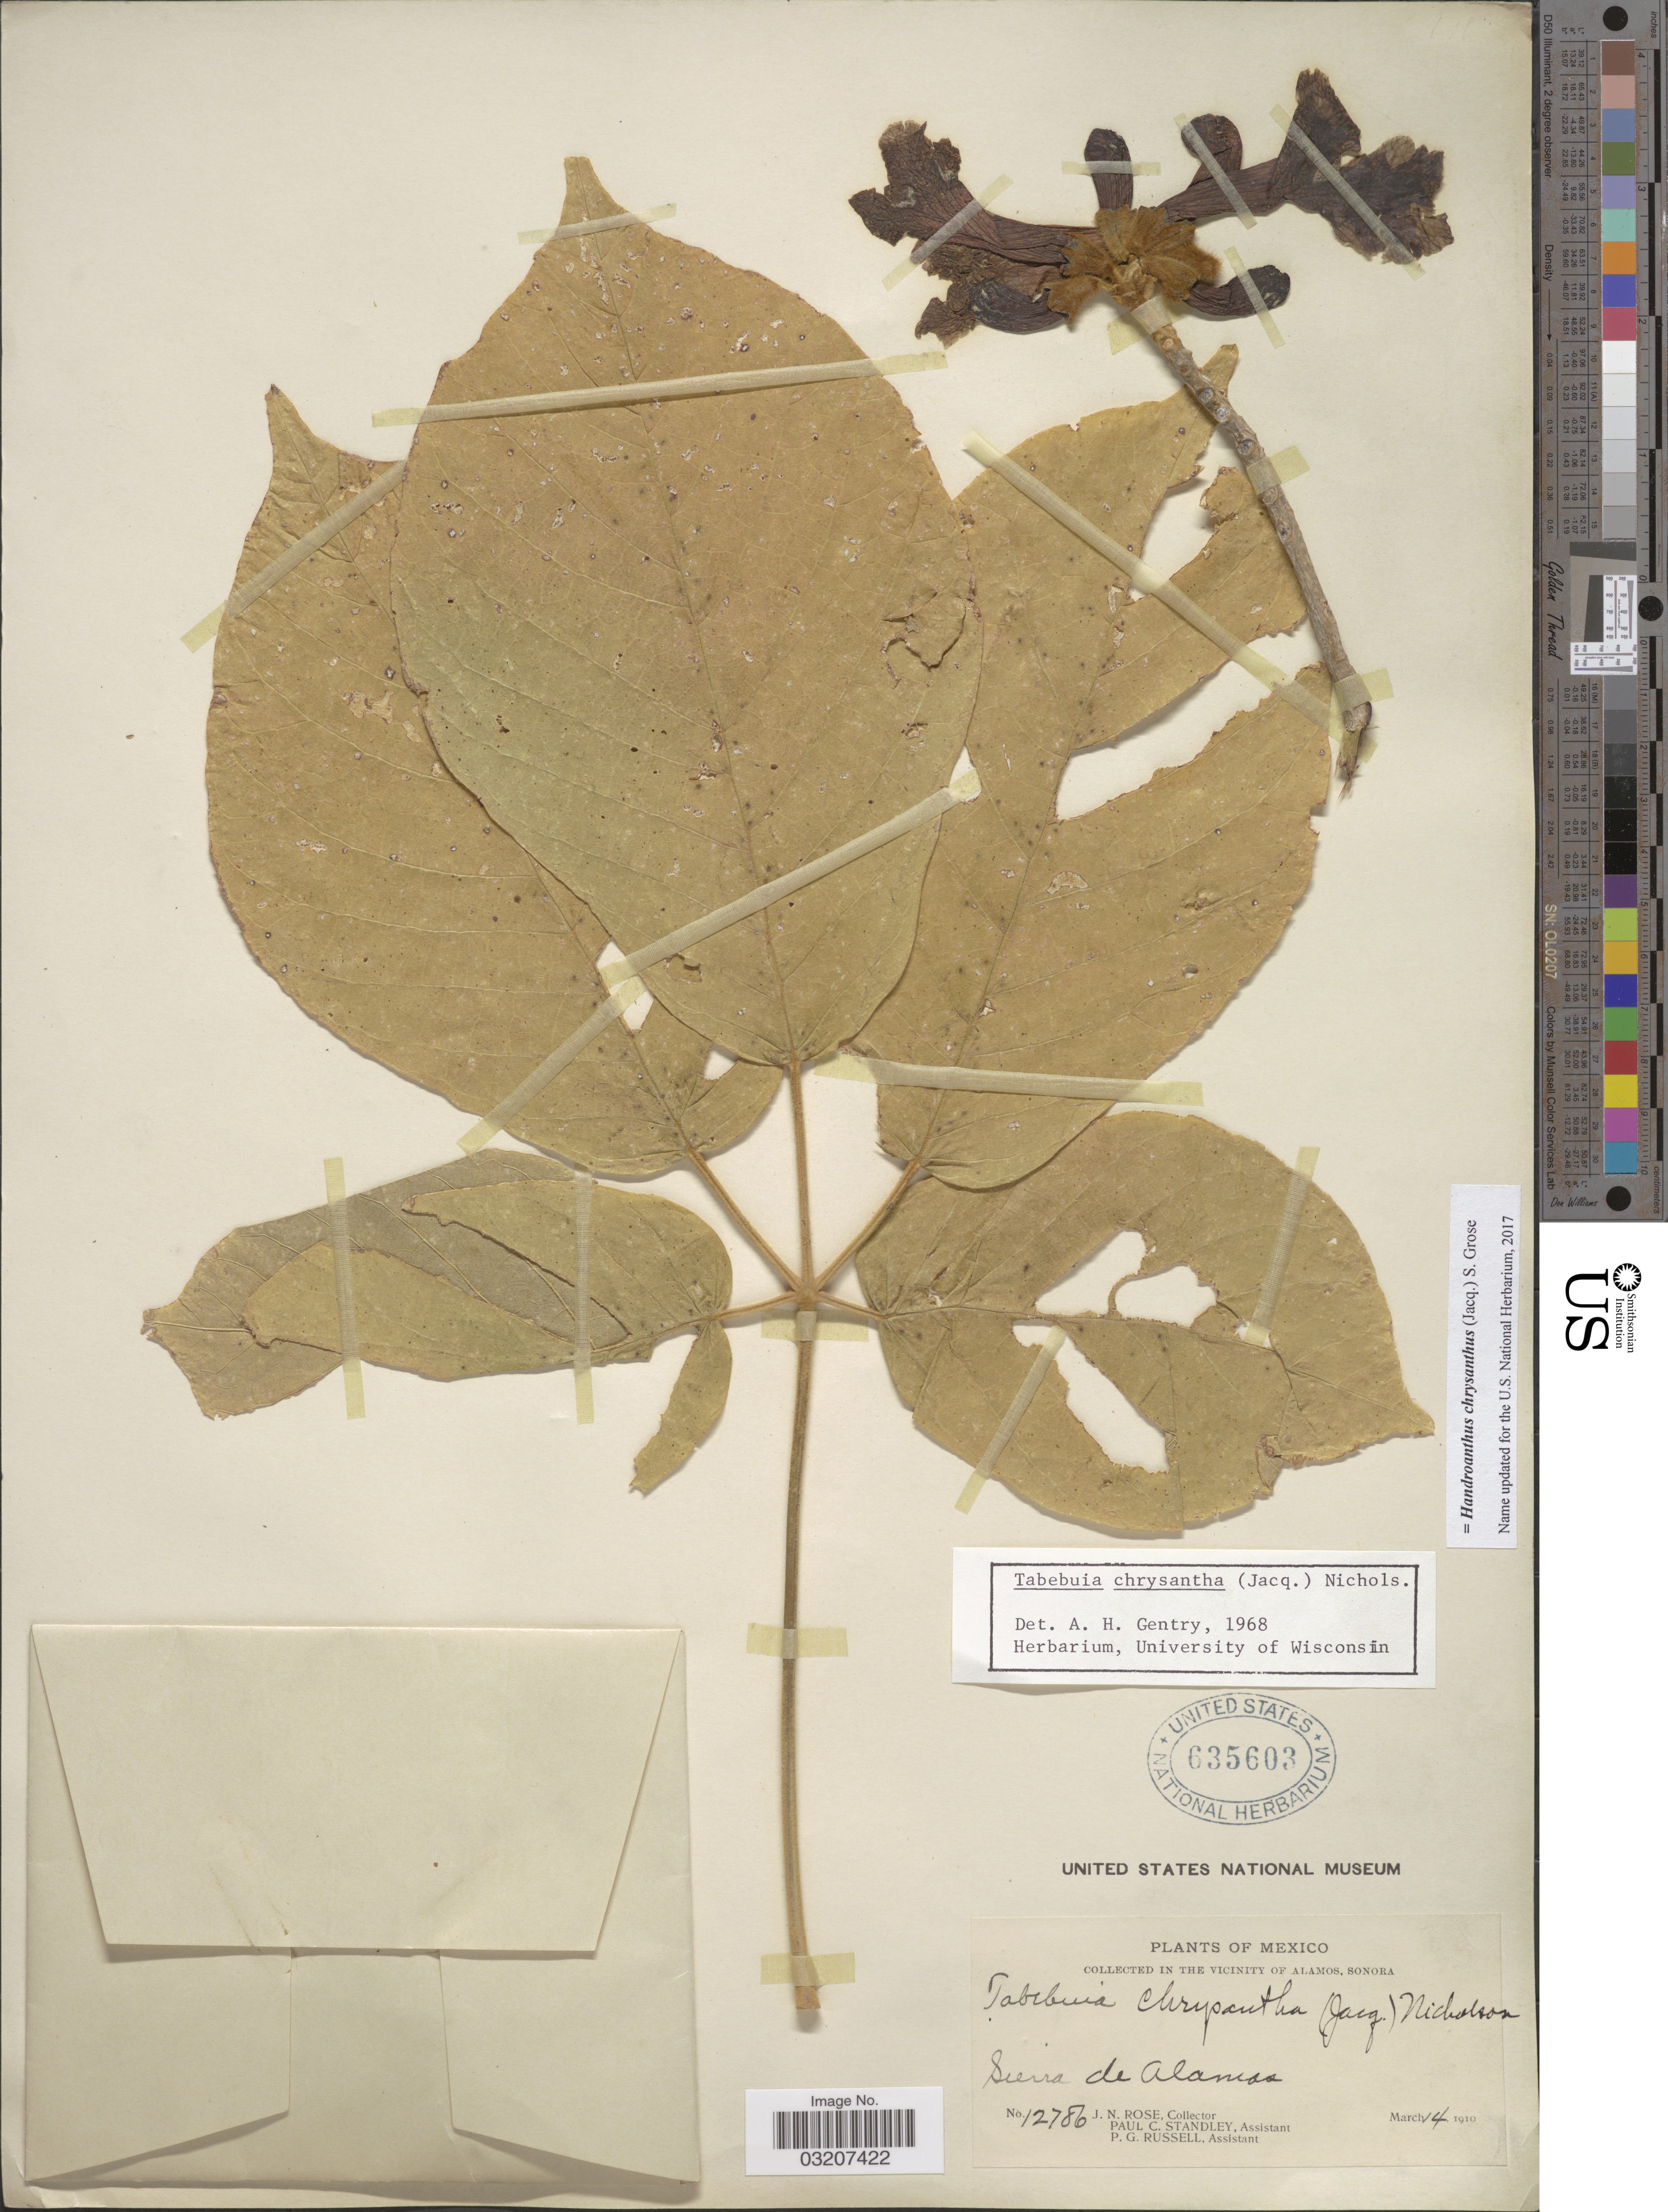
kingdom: Plantae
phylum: Tracheophyta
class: Magnoliopsida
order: Lamiales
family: Bignoniaceae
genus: Handroanthus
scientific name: Handroanthus chrysanthus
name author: (Jacq.) S.O. Grose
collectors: J. N. Rose, P. C. Standley & P. G. Russell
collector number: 12786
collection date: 1910-03-14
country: Mexico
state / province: Sonora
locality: In the vicinity of Alamos, Sierra de Alamos.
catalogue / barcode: US 635603